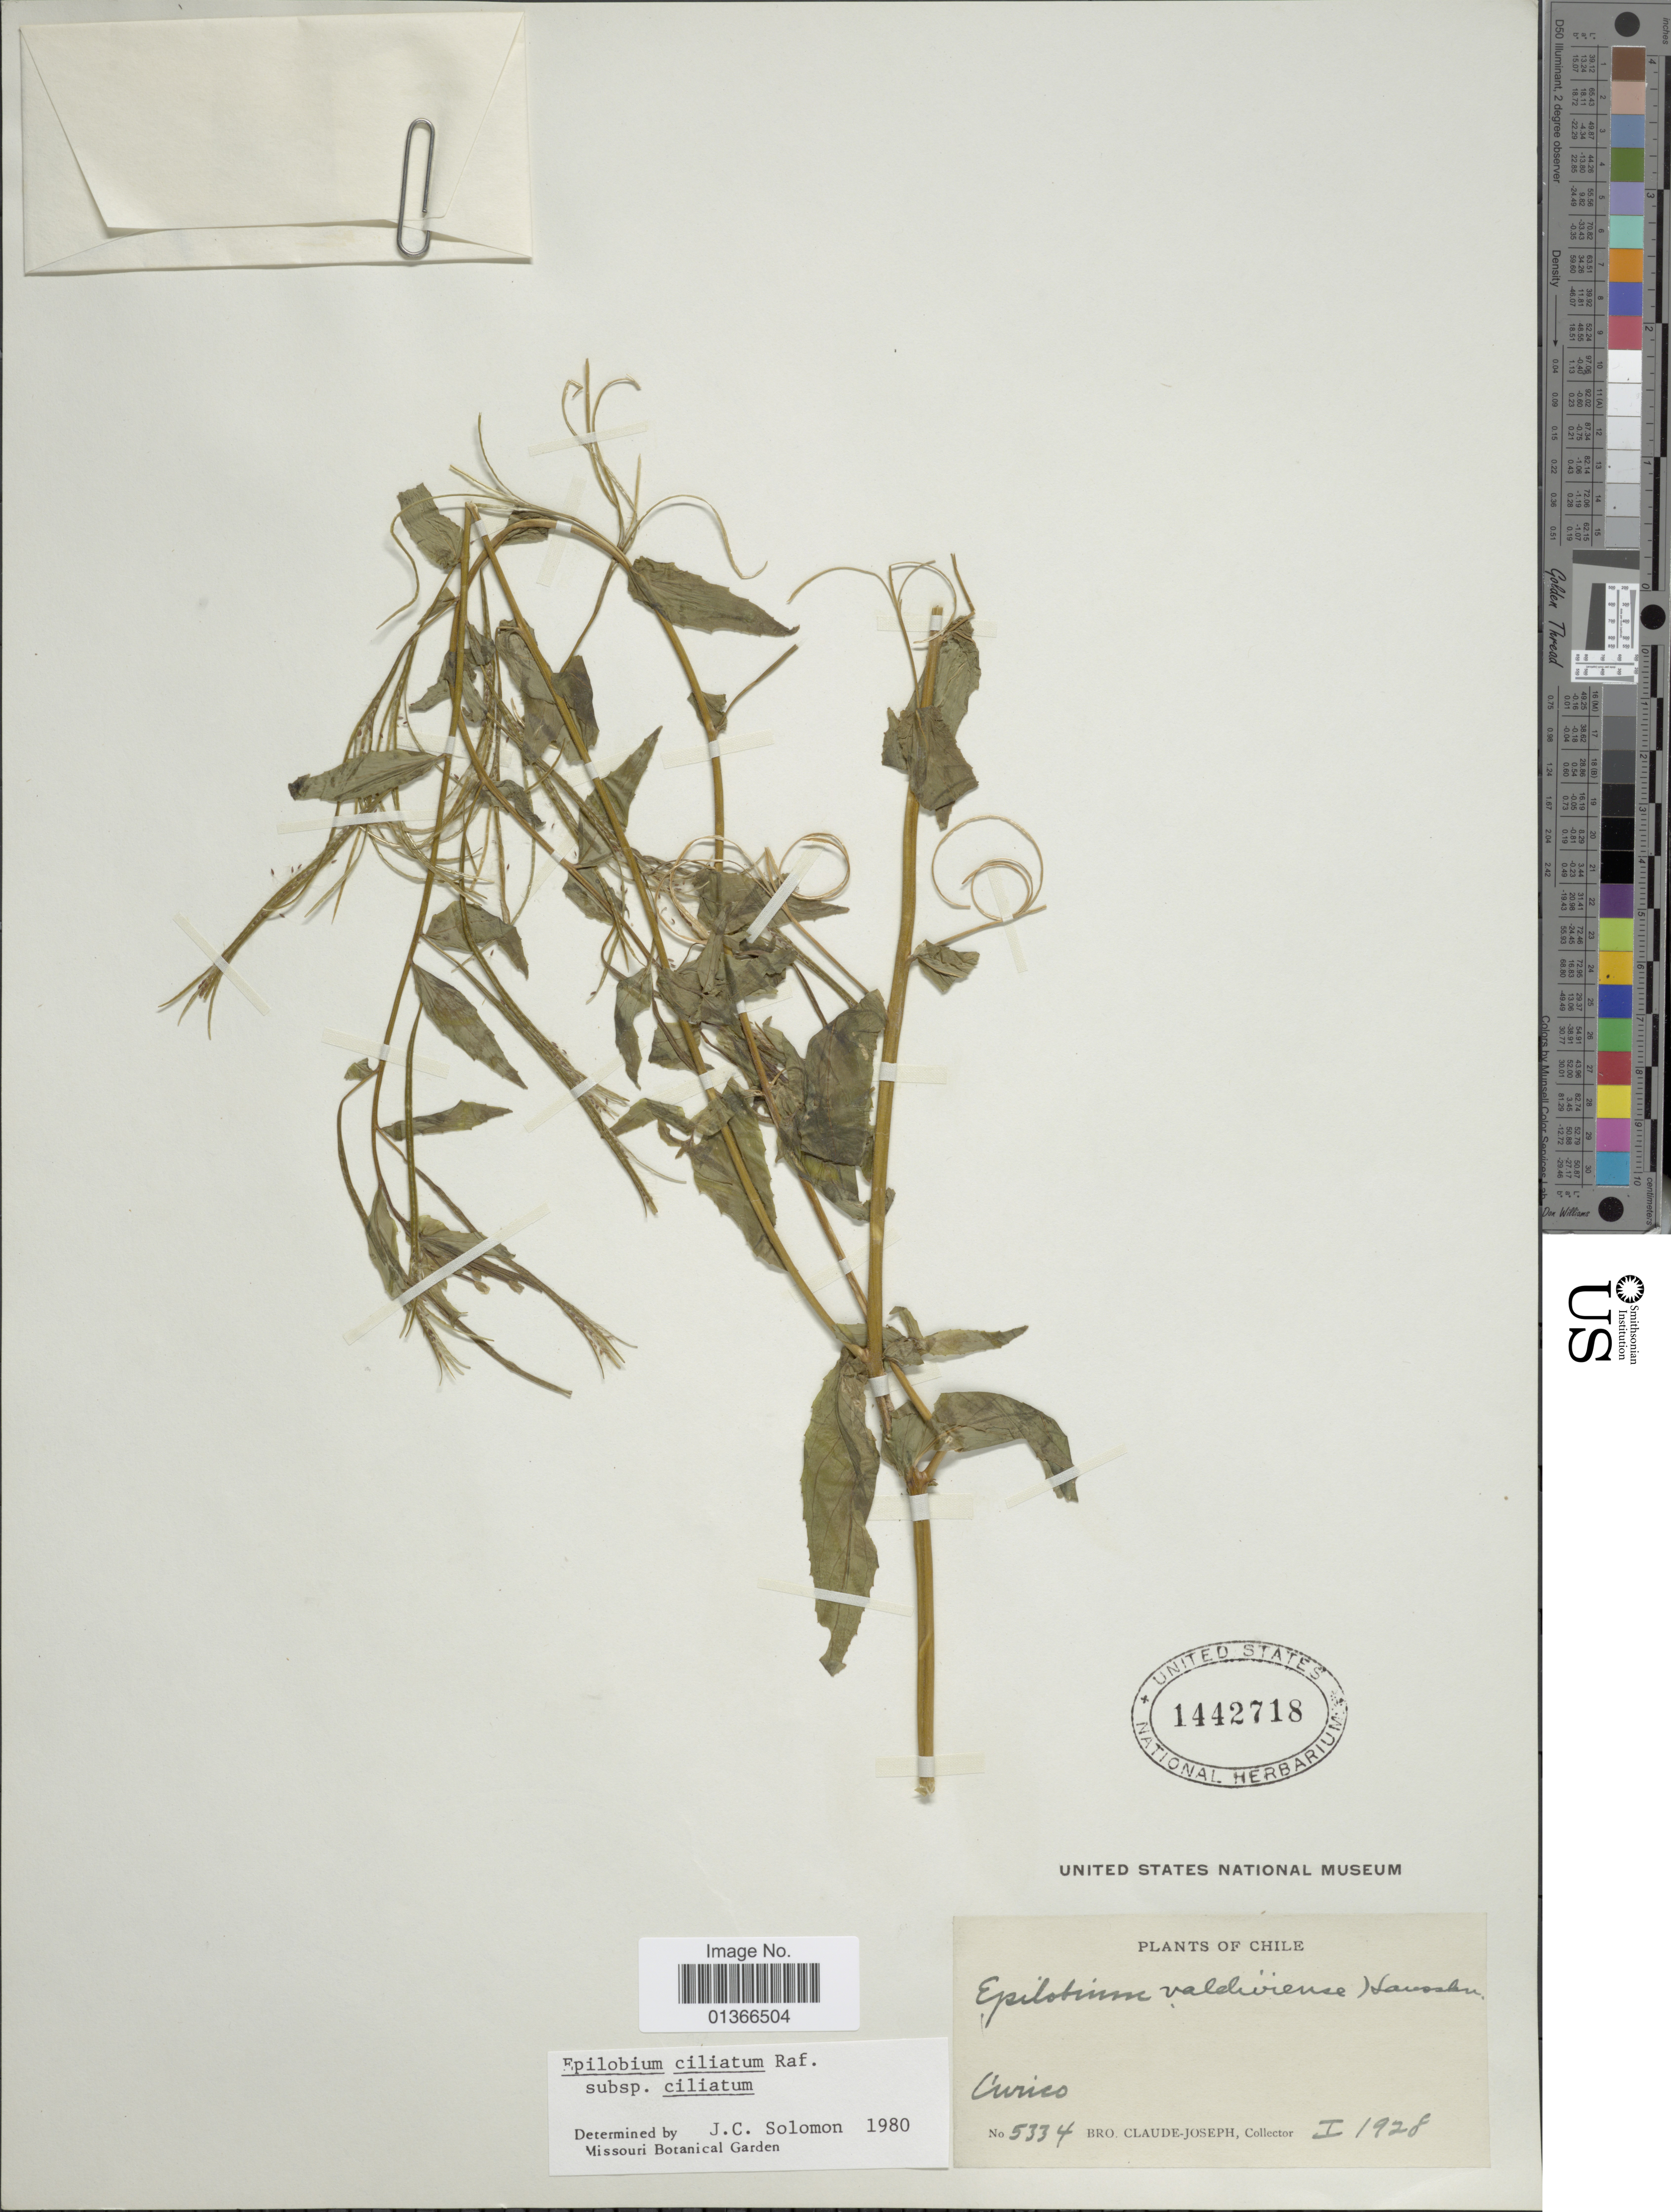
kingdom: Plantae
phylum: Tracheophyta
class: Magnoliopsida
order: Myrtales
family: Onagraceae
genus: Epilobium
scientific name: Epilobium ciliatum subsp. ciliatum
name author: Raf.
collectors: Bro. Claude-Joseph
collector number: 5334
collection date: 1928-01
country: Chile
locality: Curico.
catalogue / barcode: US 1442718